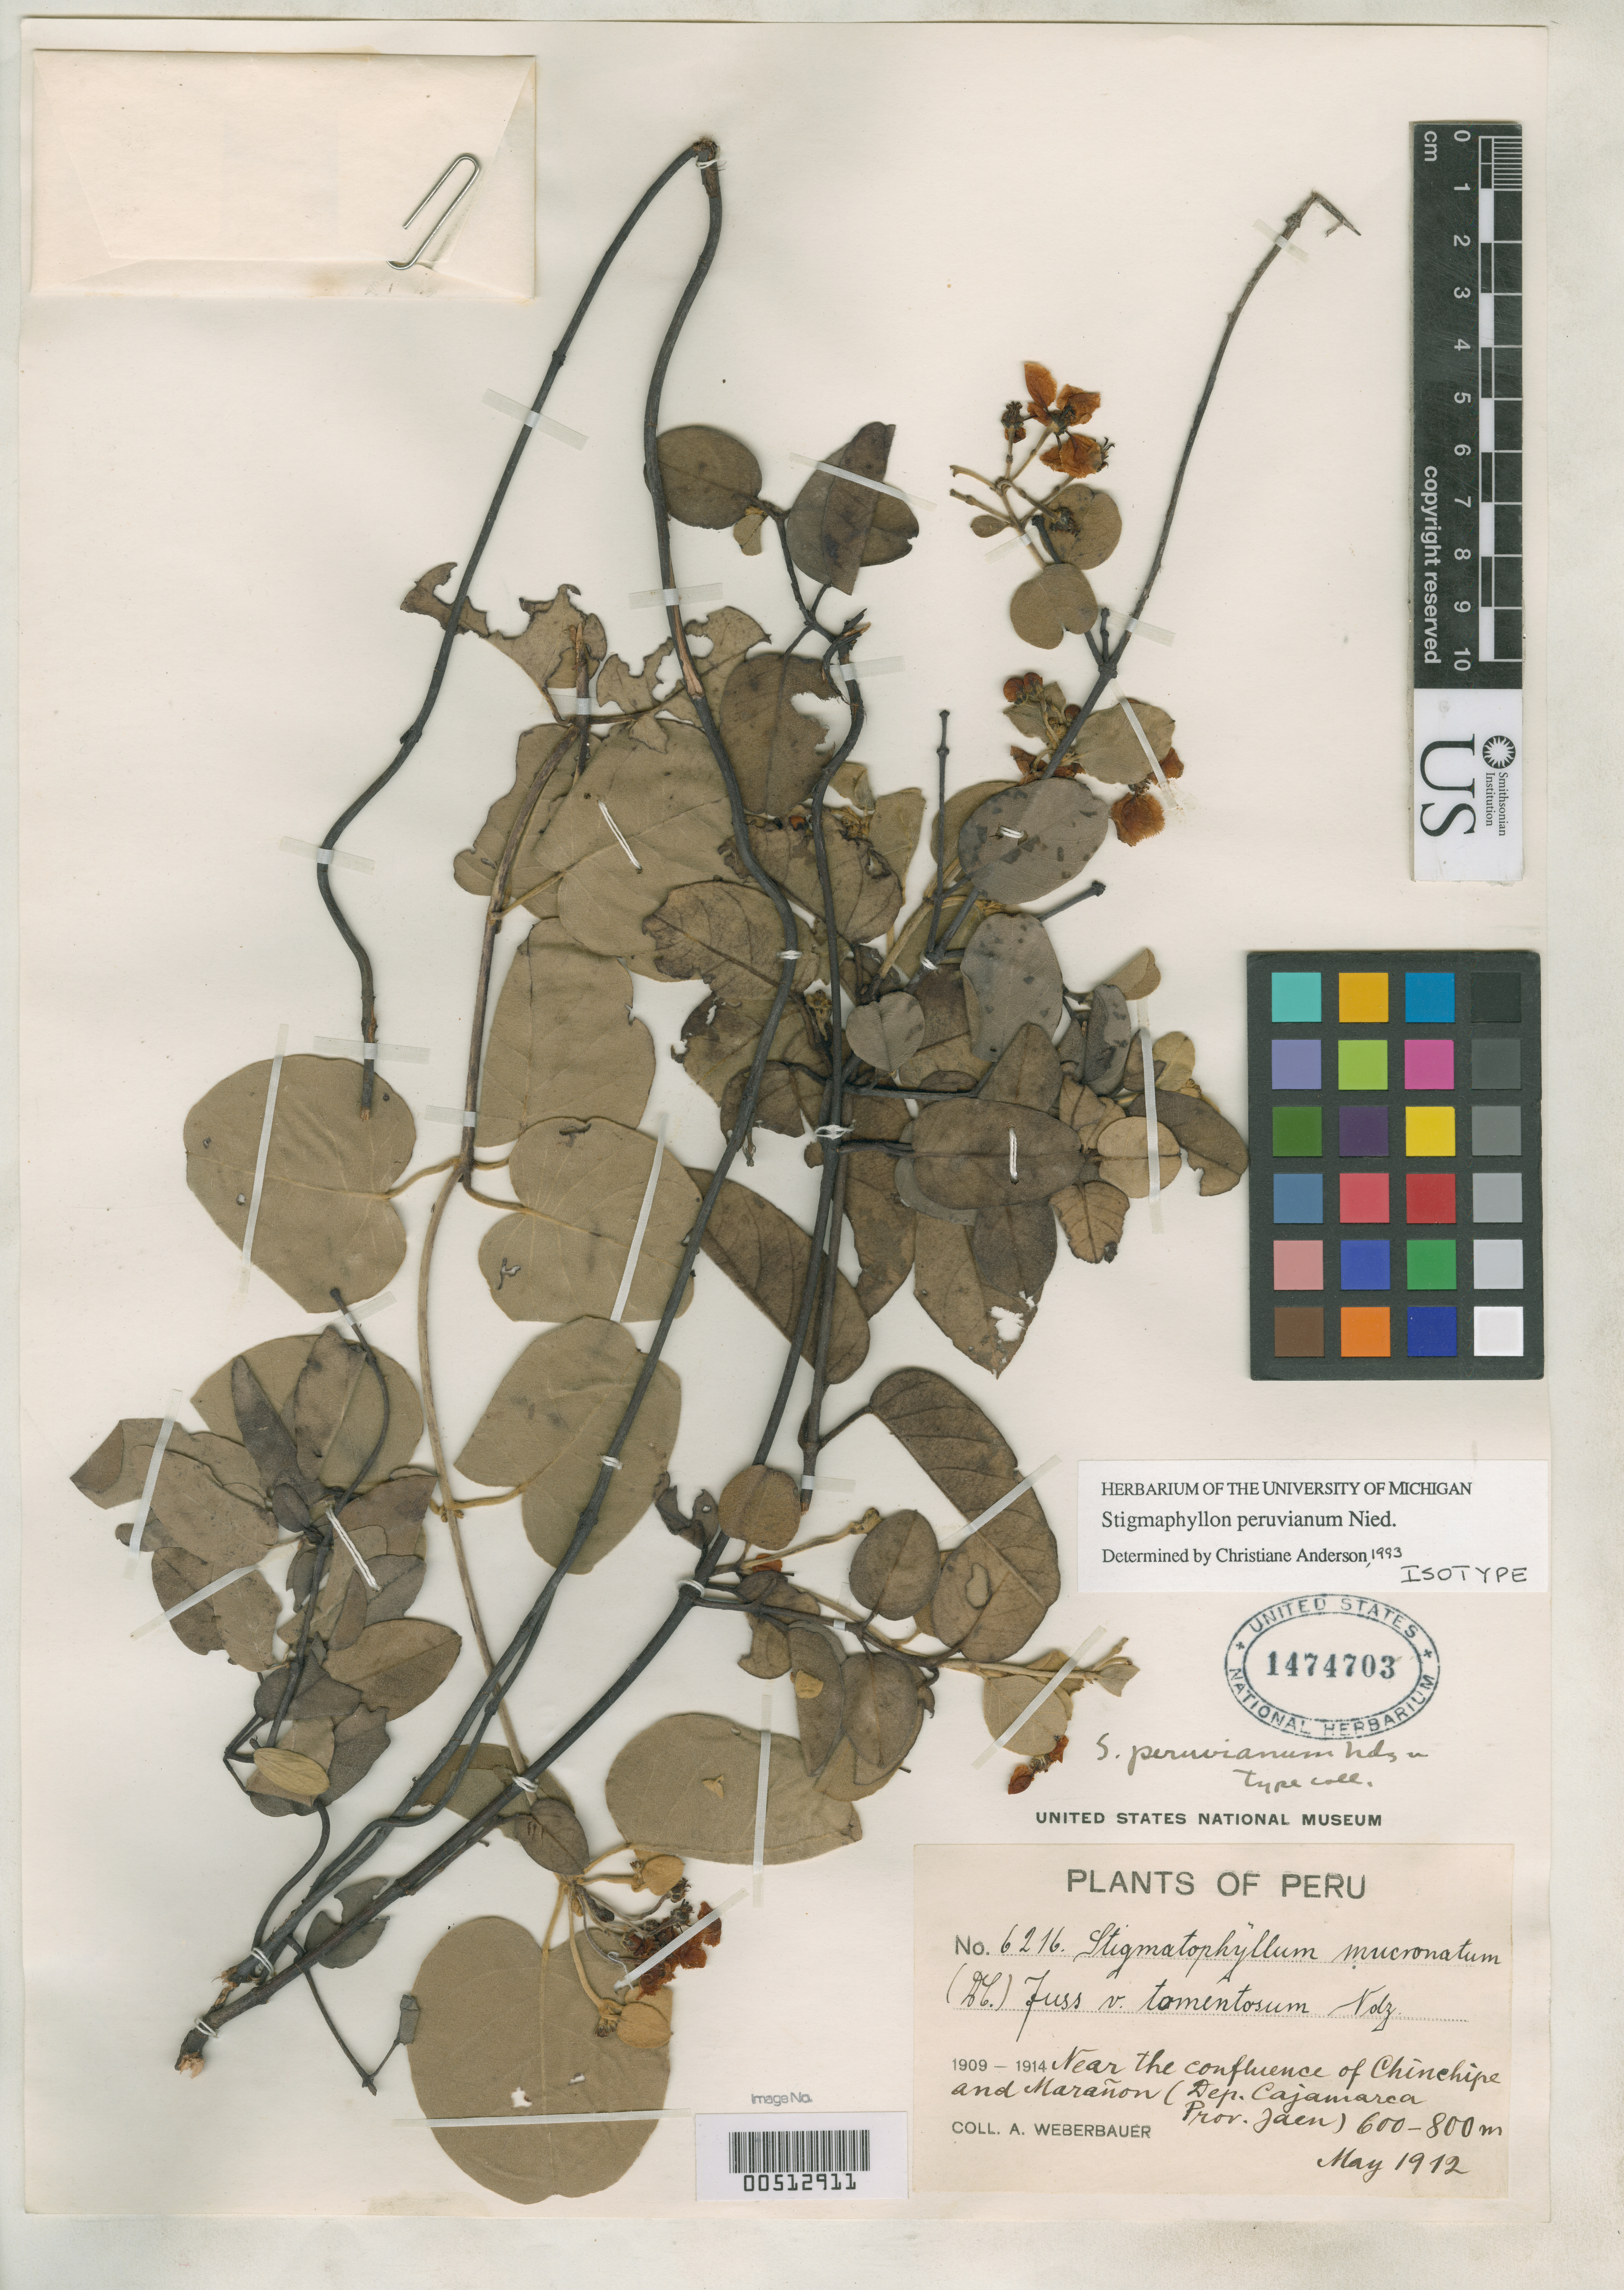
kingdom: Plantae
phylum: Tracheophyta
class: Magnoliopsida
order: Malpighiales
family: Malpighiaceae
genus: Stigmaphyllon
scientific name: Stigmaphyllon peruvianum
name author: Nied.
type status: Isotype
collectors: A. Weberbauer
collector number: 6216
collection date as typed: May 1912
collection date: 1912-05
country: Peru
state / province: Cajamarca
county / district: Jaén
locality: near confluence of Chinchipe and Maranon Rivers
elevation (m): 600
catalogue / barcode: US 1474703